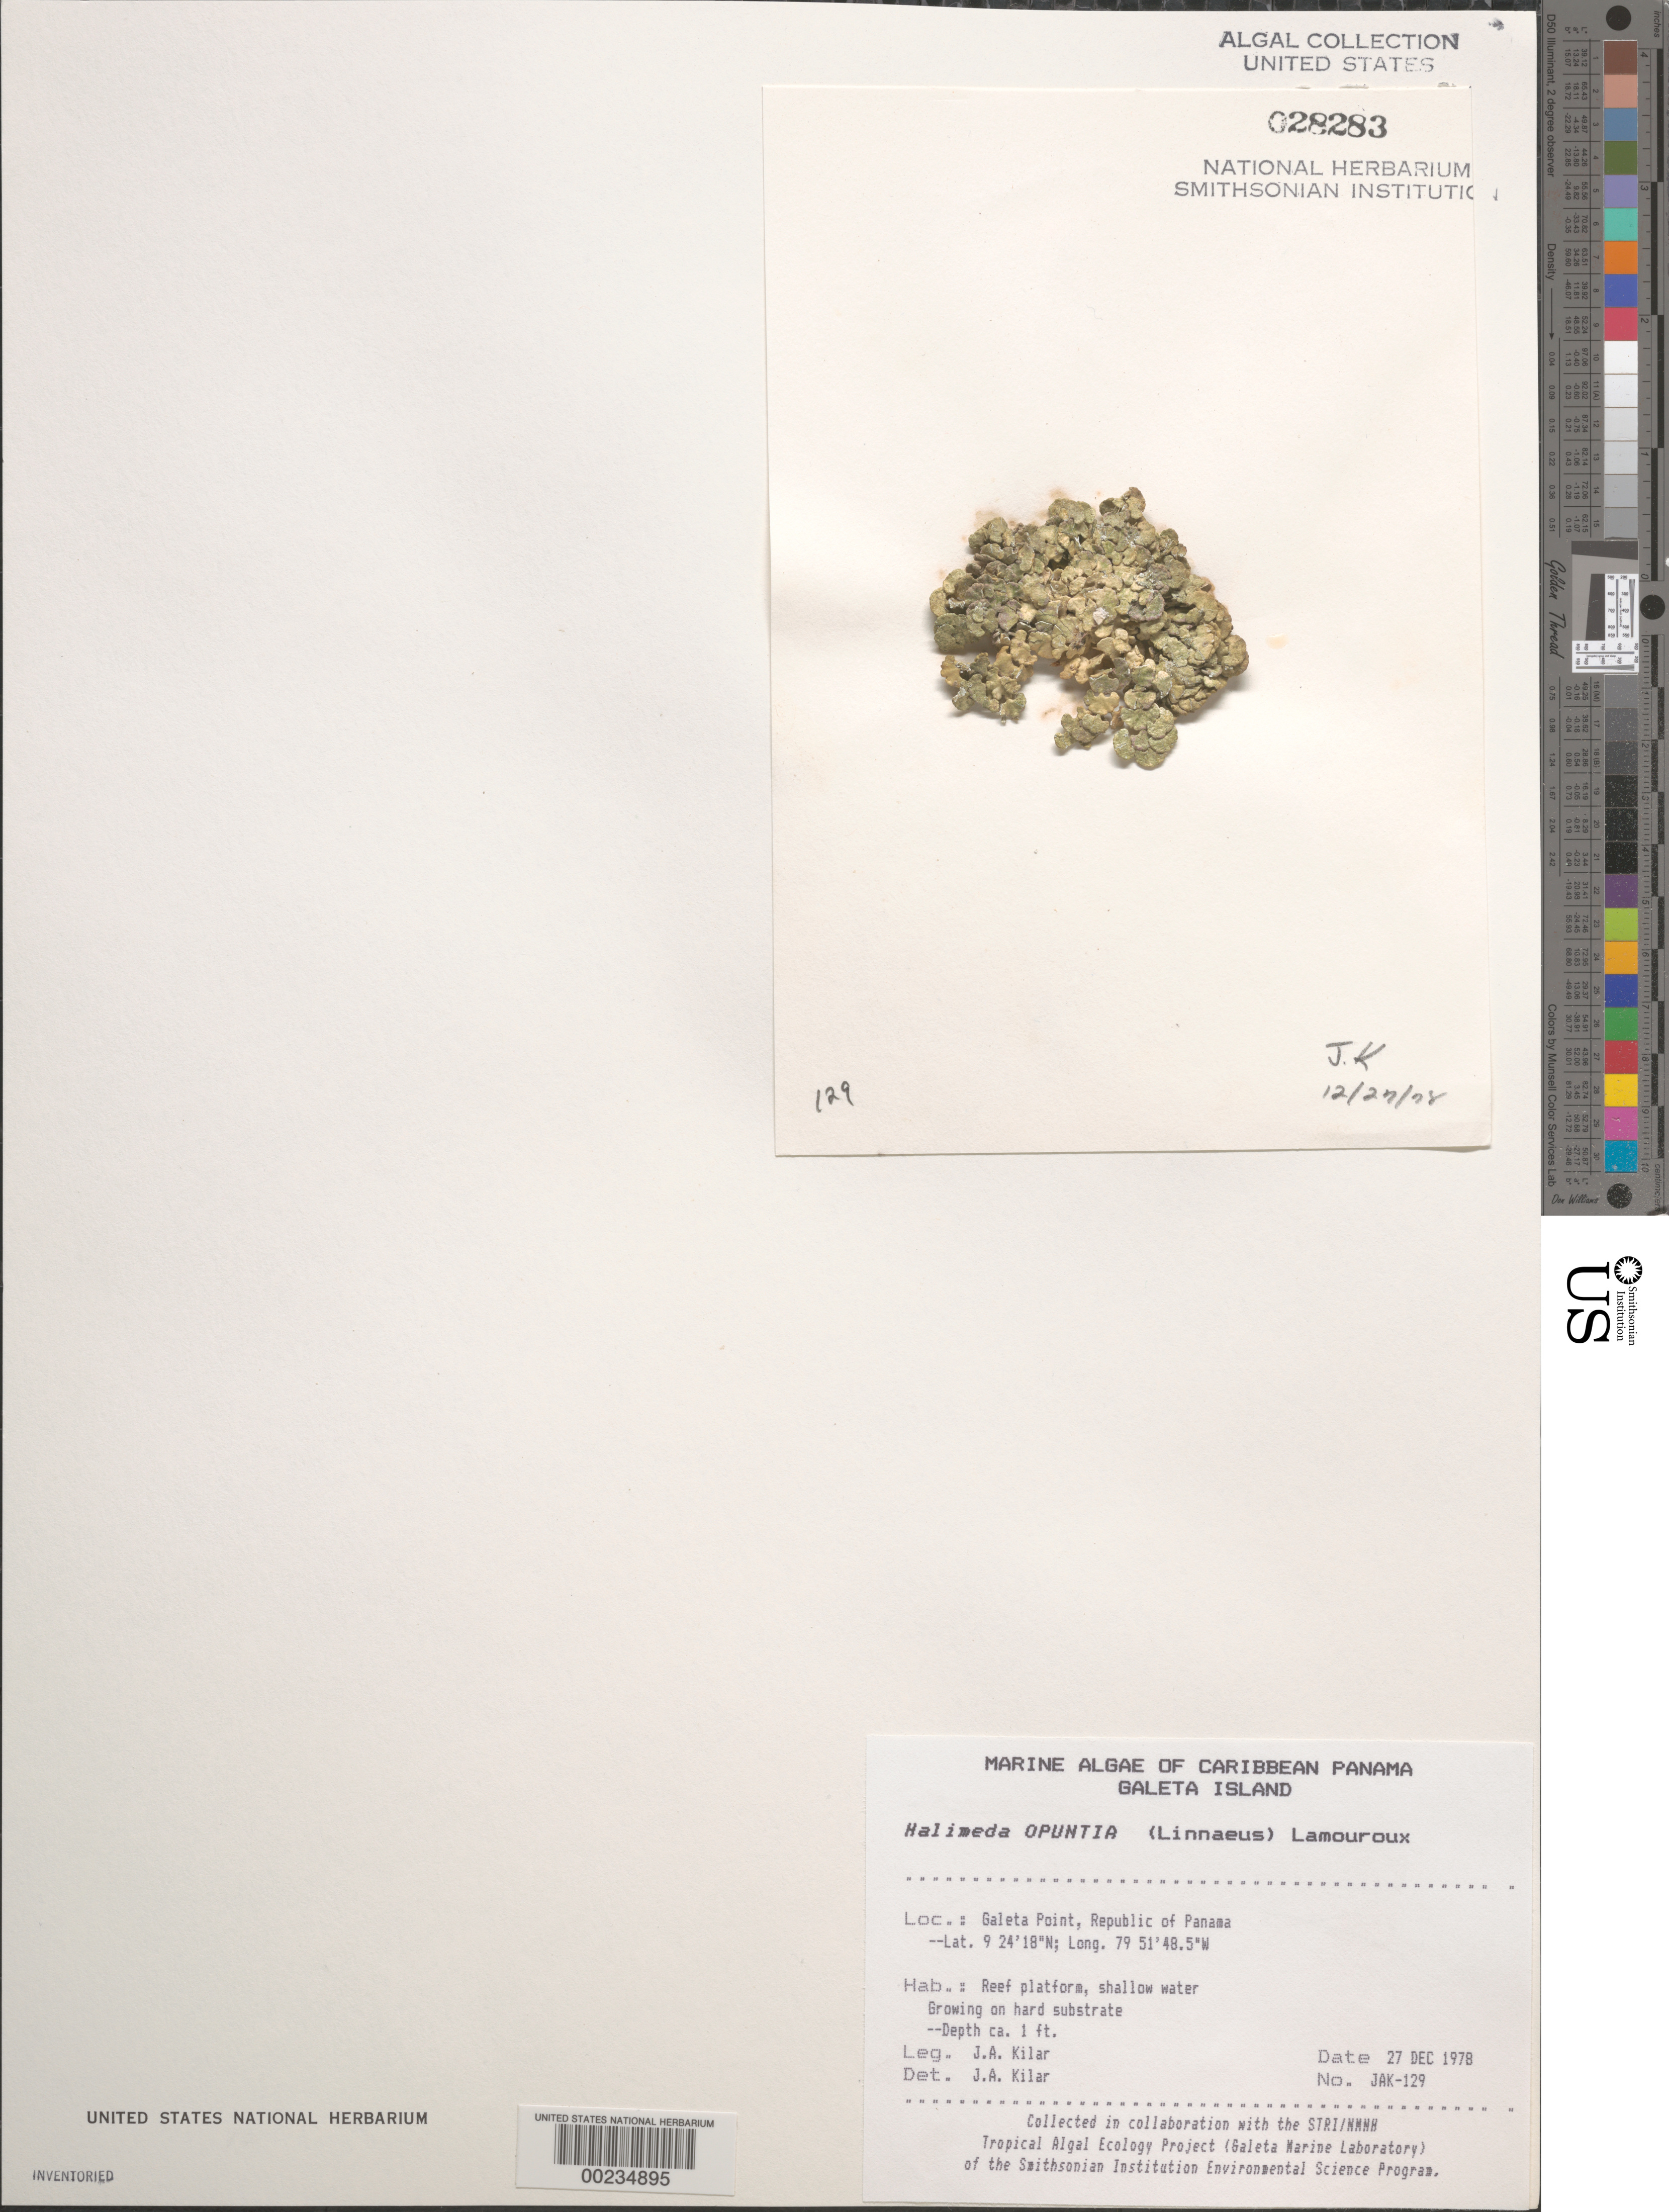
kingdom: Plantae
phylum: Chlorophyta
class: Ulvophyceae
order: Bryopsidales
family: Halimedaceae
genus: Halimeda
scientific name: Halimeda opuntia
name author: (L.) J.V.Lamouroux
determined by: Kilar, J. A.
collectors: J. A. Kilar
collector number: JAK-129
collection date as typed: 27 Dec 1978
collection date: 1978-12-27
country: Panama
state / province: Colón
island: Galeta Island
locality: Galeta Point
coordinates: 9 24' 18" N, 79 51' 48.5" W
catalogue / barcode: US 28283